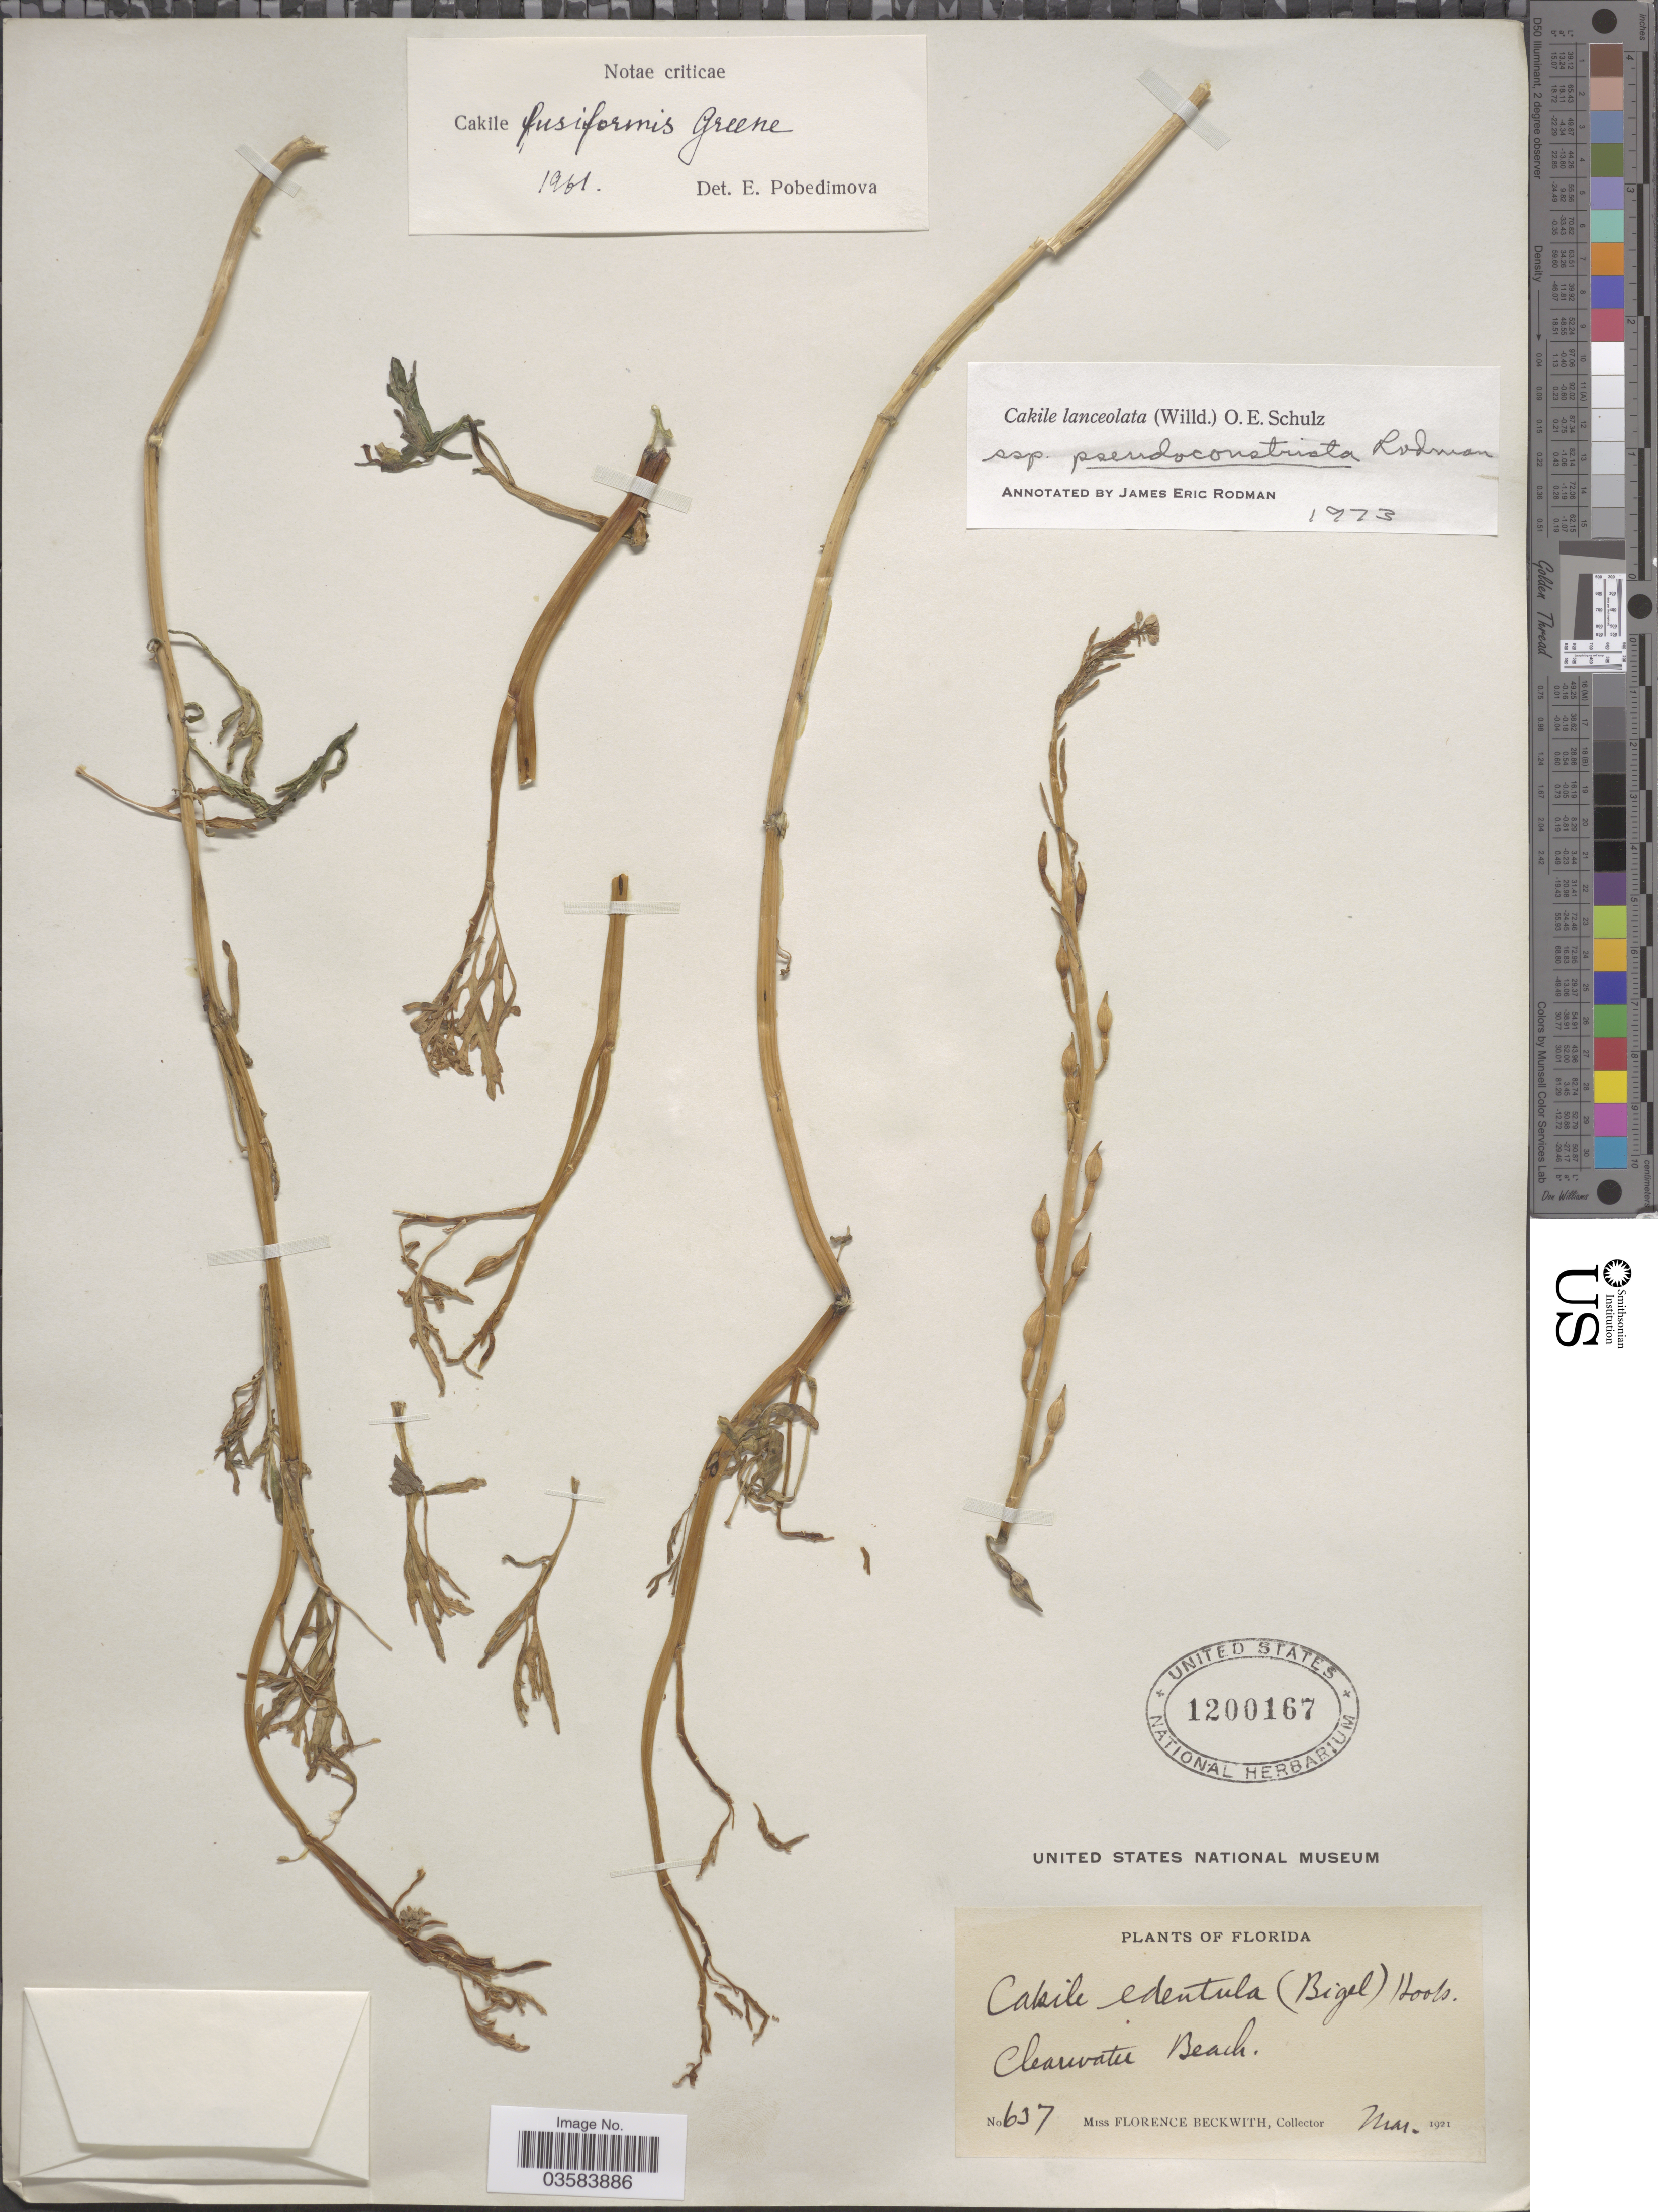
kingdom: Plantae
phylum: Tracheophyta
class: Magnoliopsida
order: Brassicales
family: Brassicaceae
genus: Cakile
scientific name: Cakile lanceolata subsp. pseudoconstricta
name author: Rodman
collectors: F. Beckwith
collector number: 637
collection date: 1921-03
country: United States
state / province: Florida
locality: Clearwater Beach.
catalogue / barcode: US 1200167